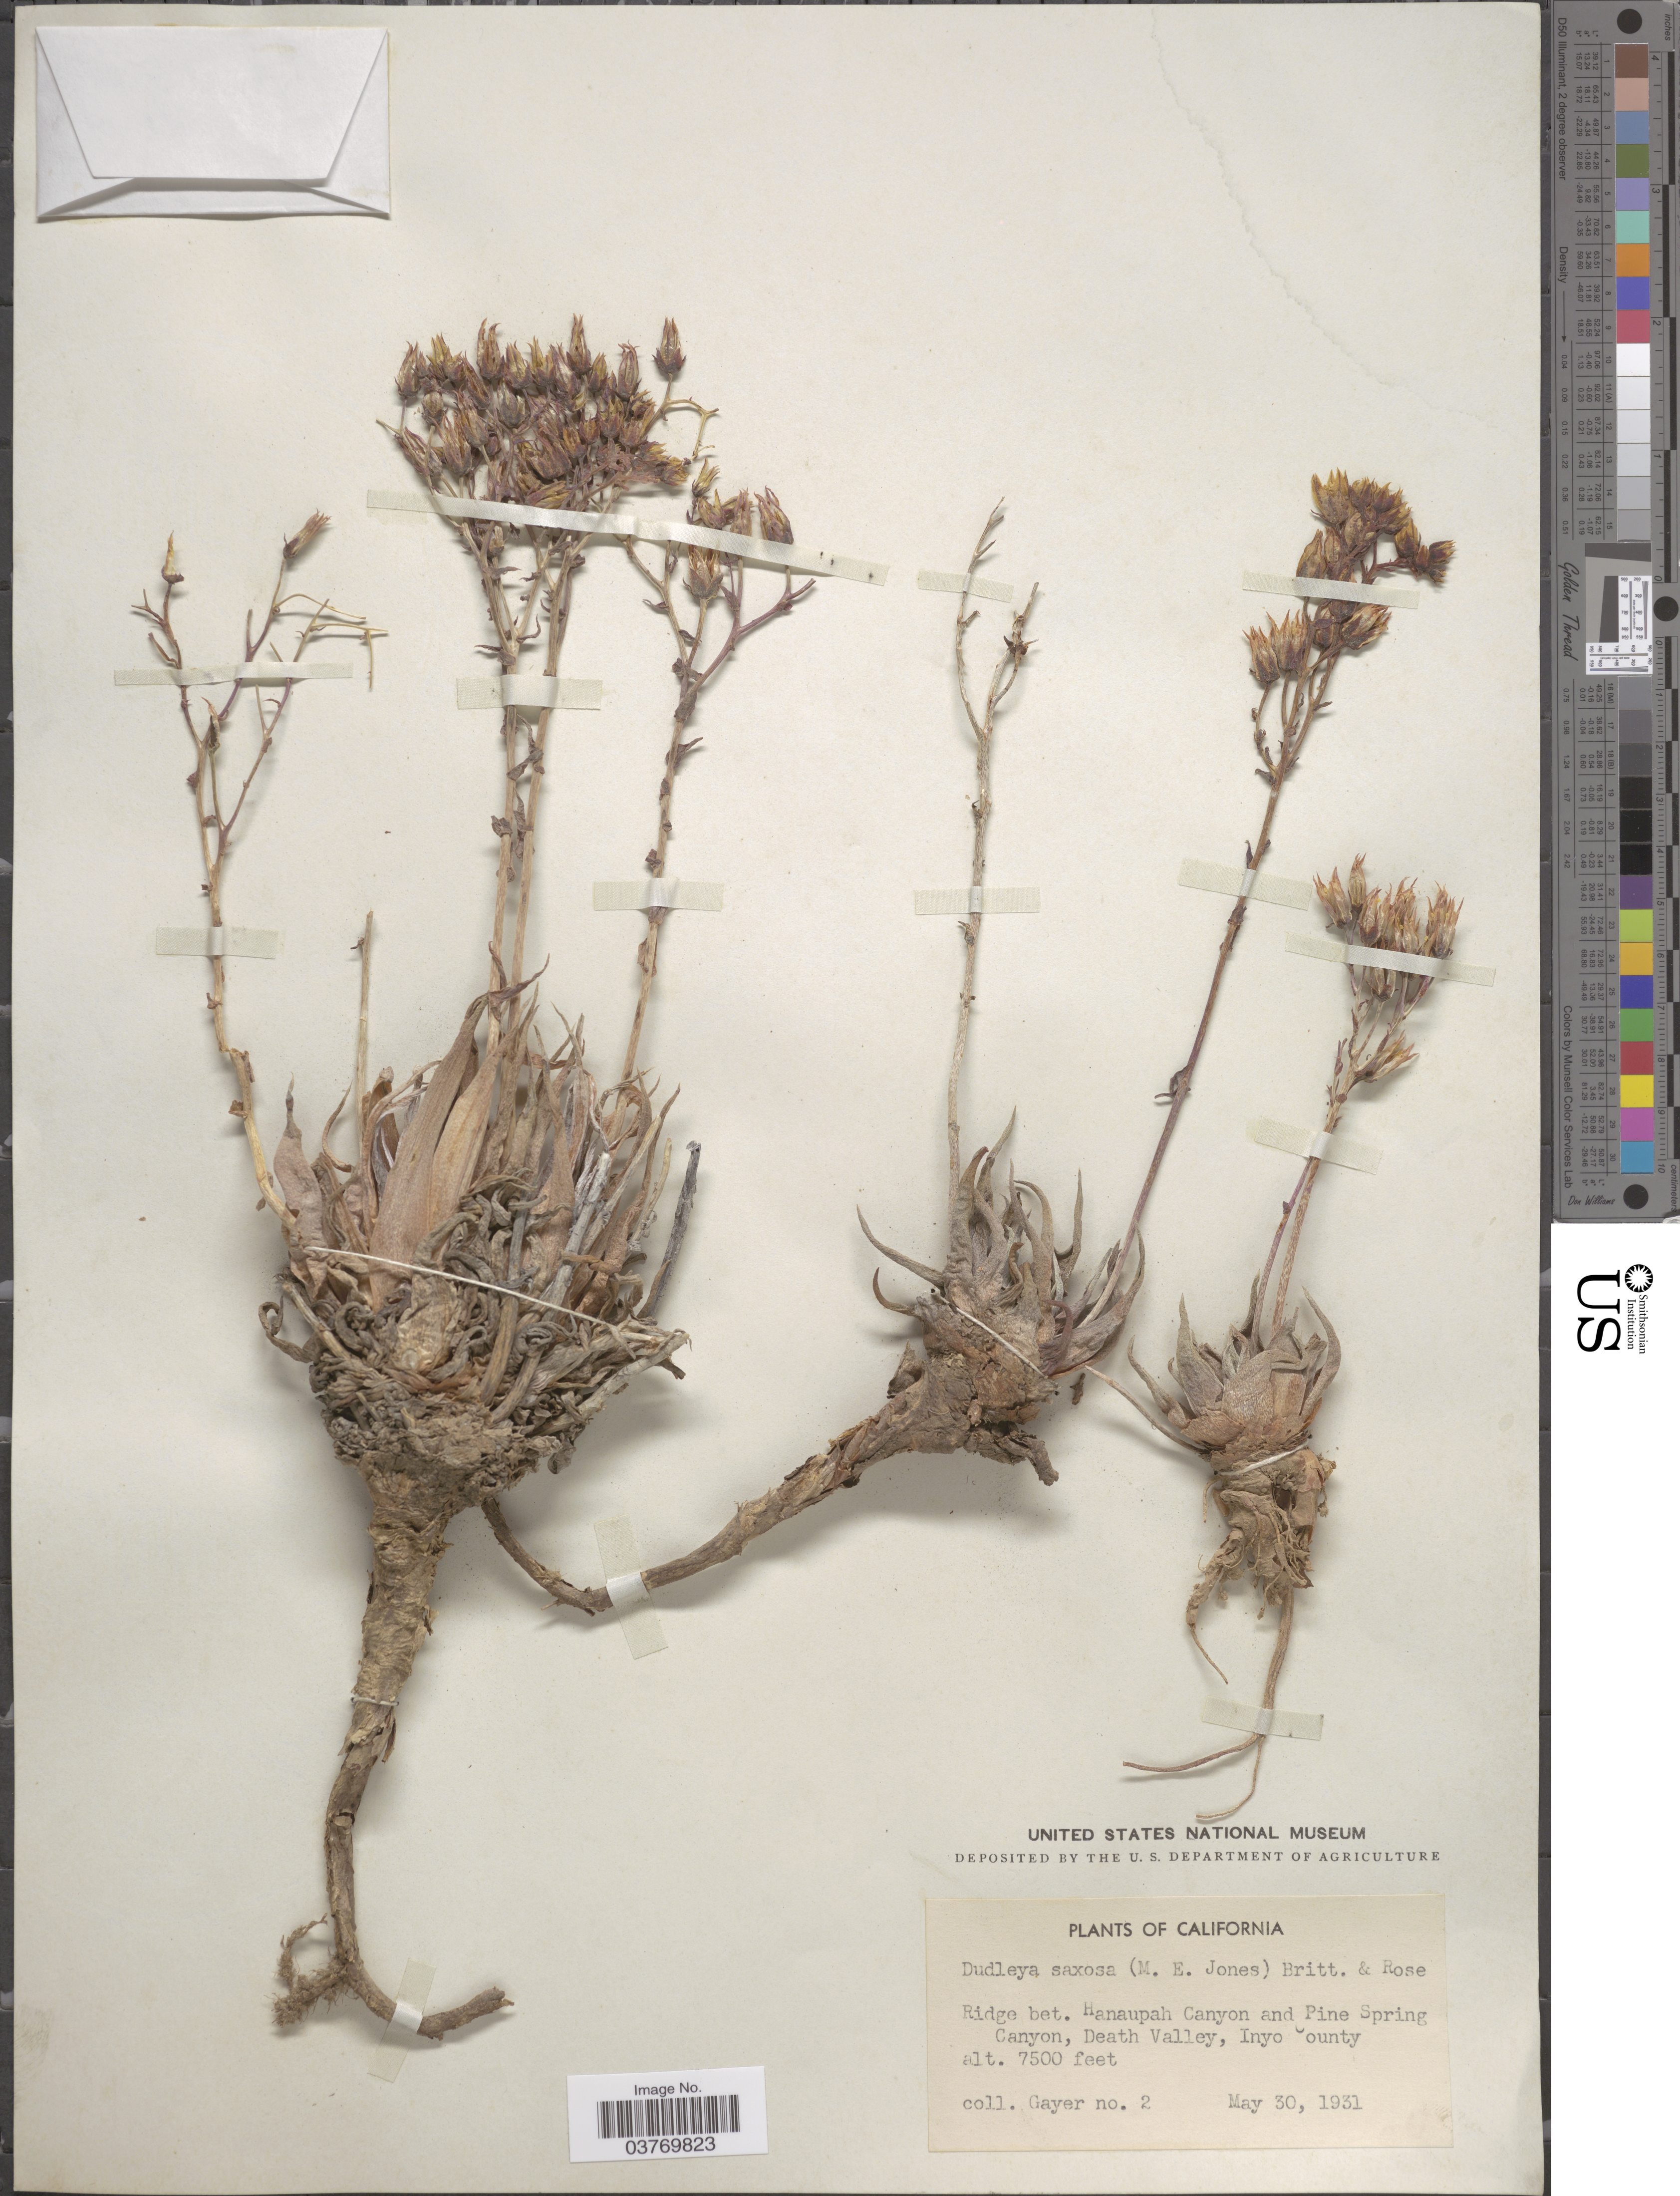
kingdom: Plantae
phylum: Tracheophyta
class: Magnoliopsida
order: Saxifragales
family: Crassulaceae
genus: Dudleya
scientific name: Dudleya saxosa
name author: (M.E. Jones) Britton & Rose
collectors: -. Gayer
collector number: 2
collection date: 1931-05-30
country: United States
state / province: California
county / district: Inyo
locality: Ridge bet. Hanaupah Canyon and Pine Spring Canyon, Death Valley, Inyo County.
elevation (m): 2286